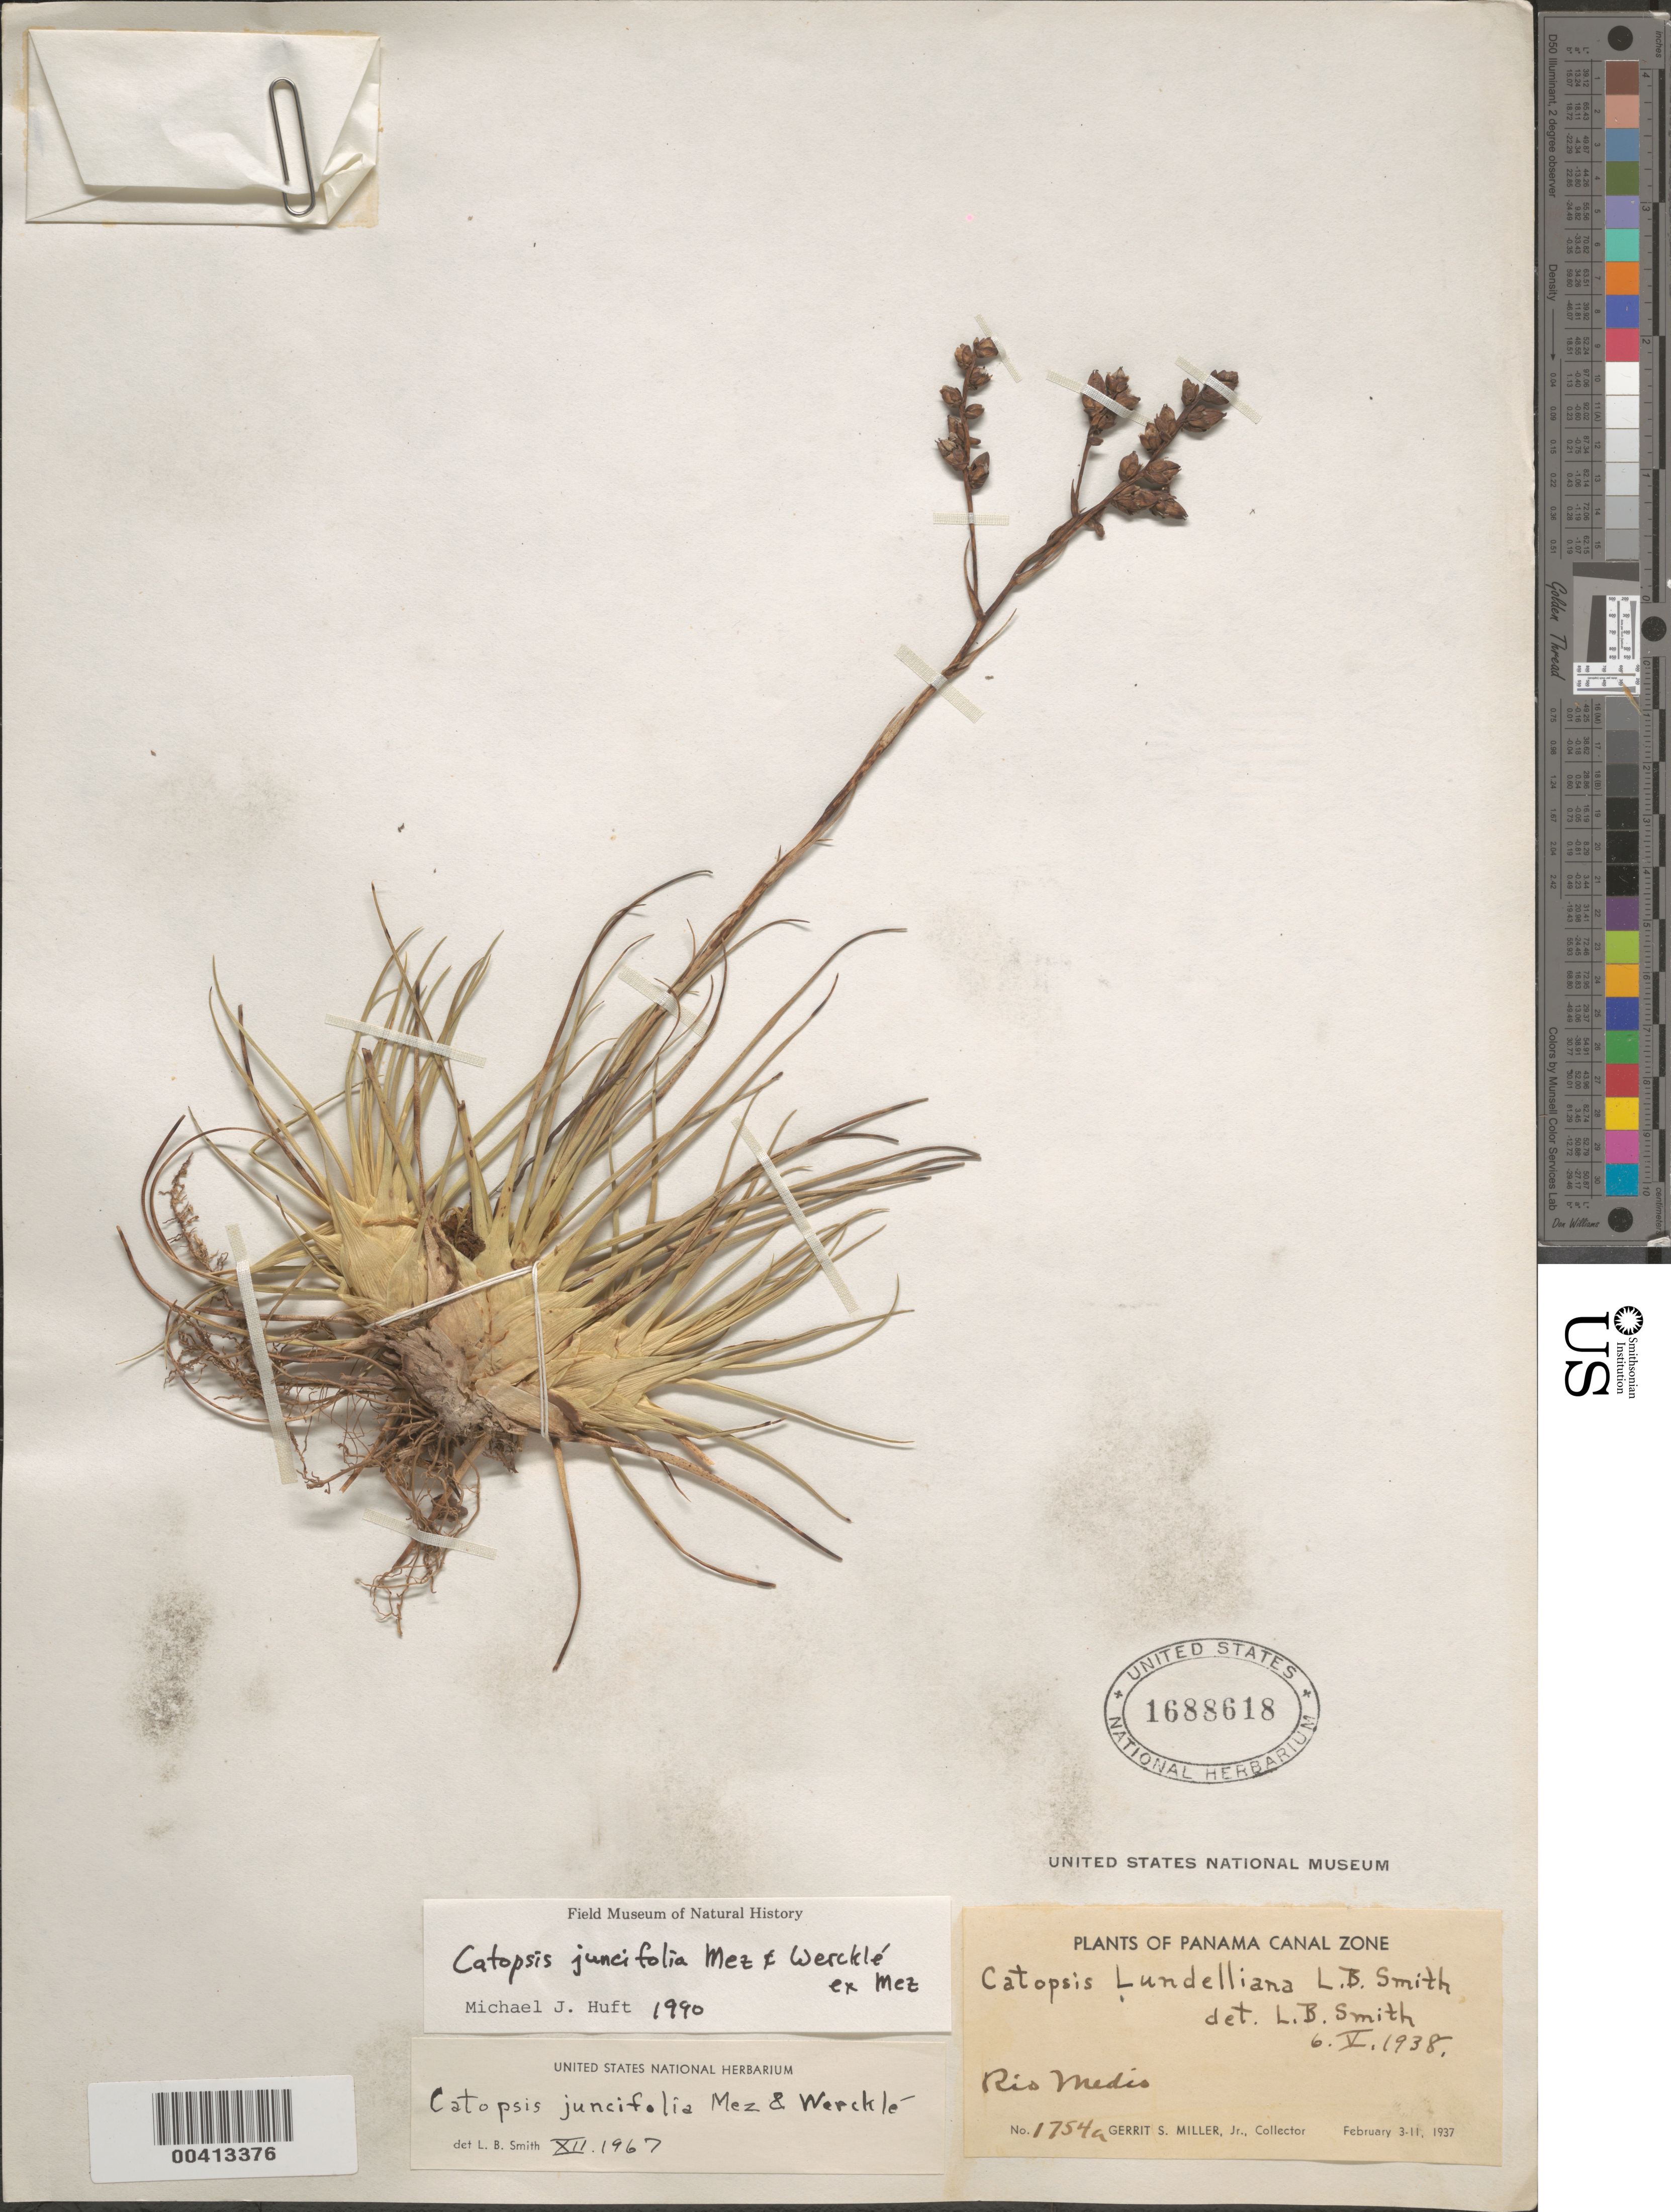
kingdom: Plantae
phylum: Tracheophyta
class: Liliopsida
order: Poales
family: Bromeliaceae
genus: Catopsis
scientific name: Catopsis juncifolia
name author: Mez & Wercklé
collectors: G. S. Miller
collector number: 1754a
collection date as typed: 03 Feb 1937 to 11 Feb 1937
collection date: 1937-02-03/1937-02-11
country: Panama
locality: Rio Medio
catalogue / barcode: US 1688618